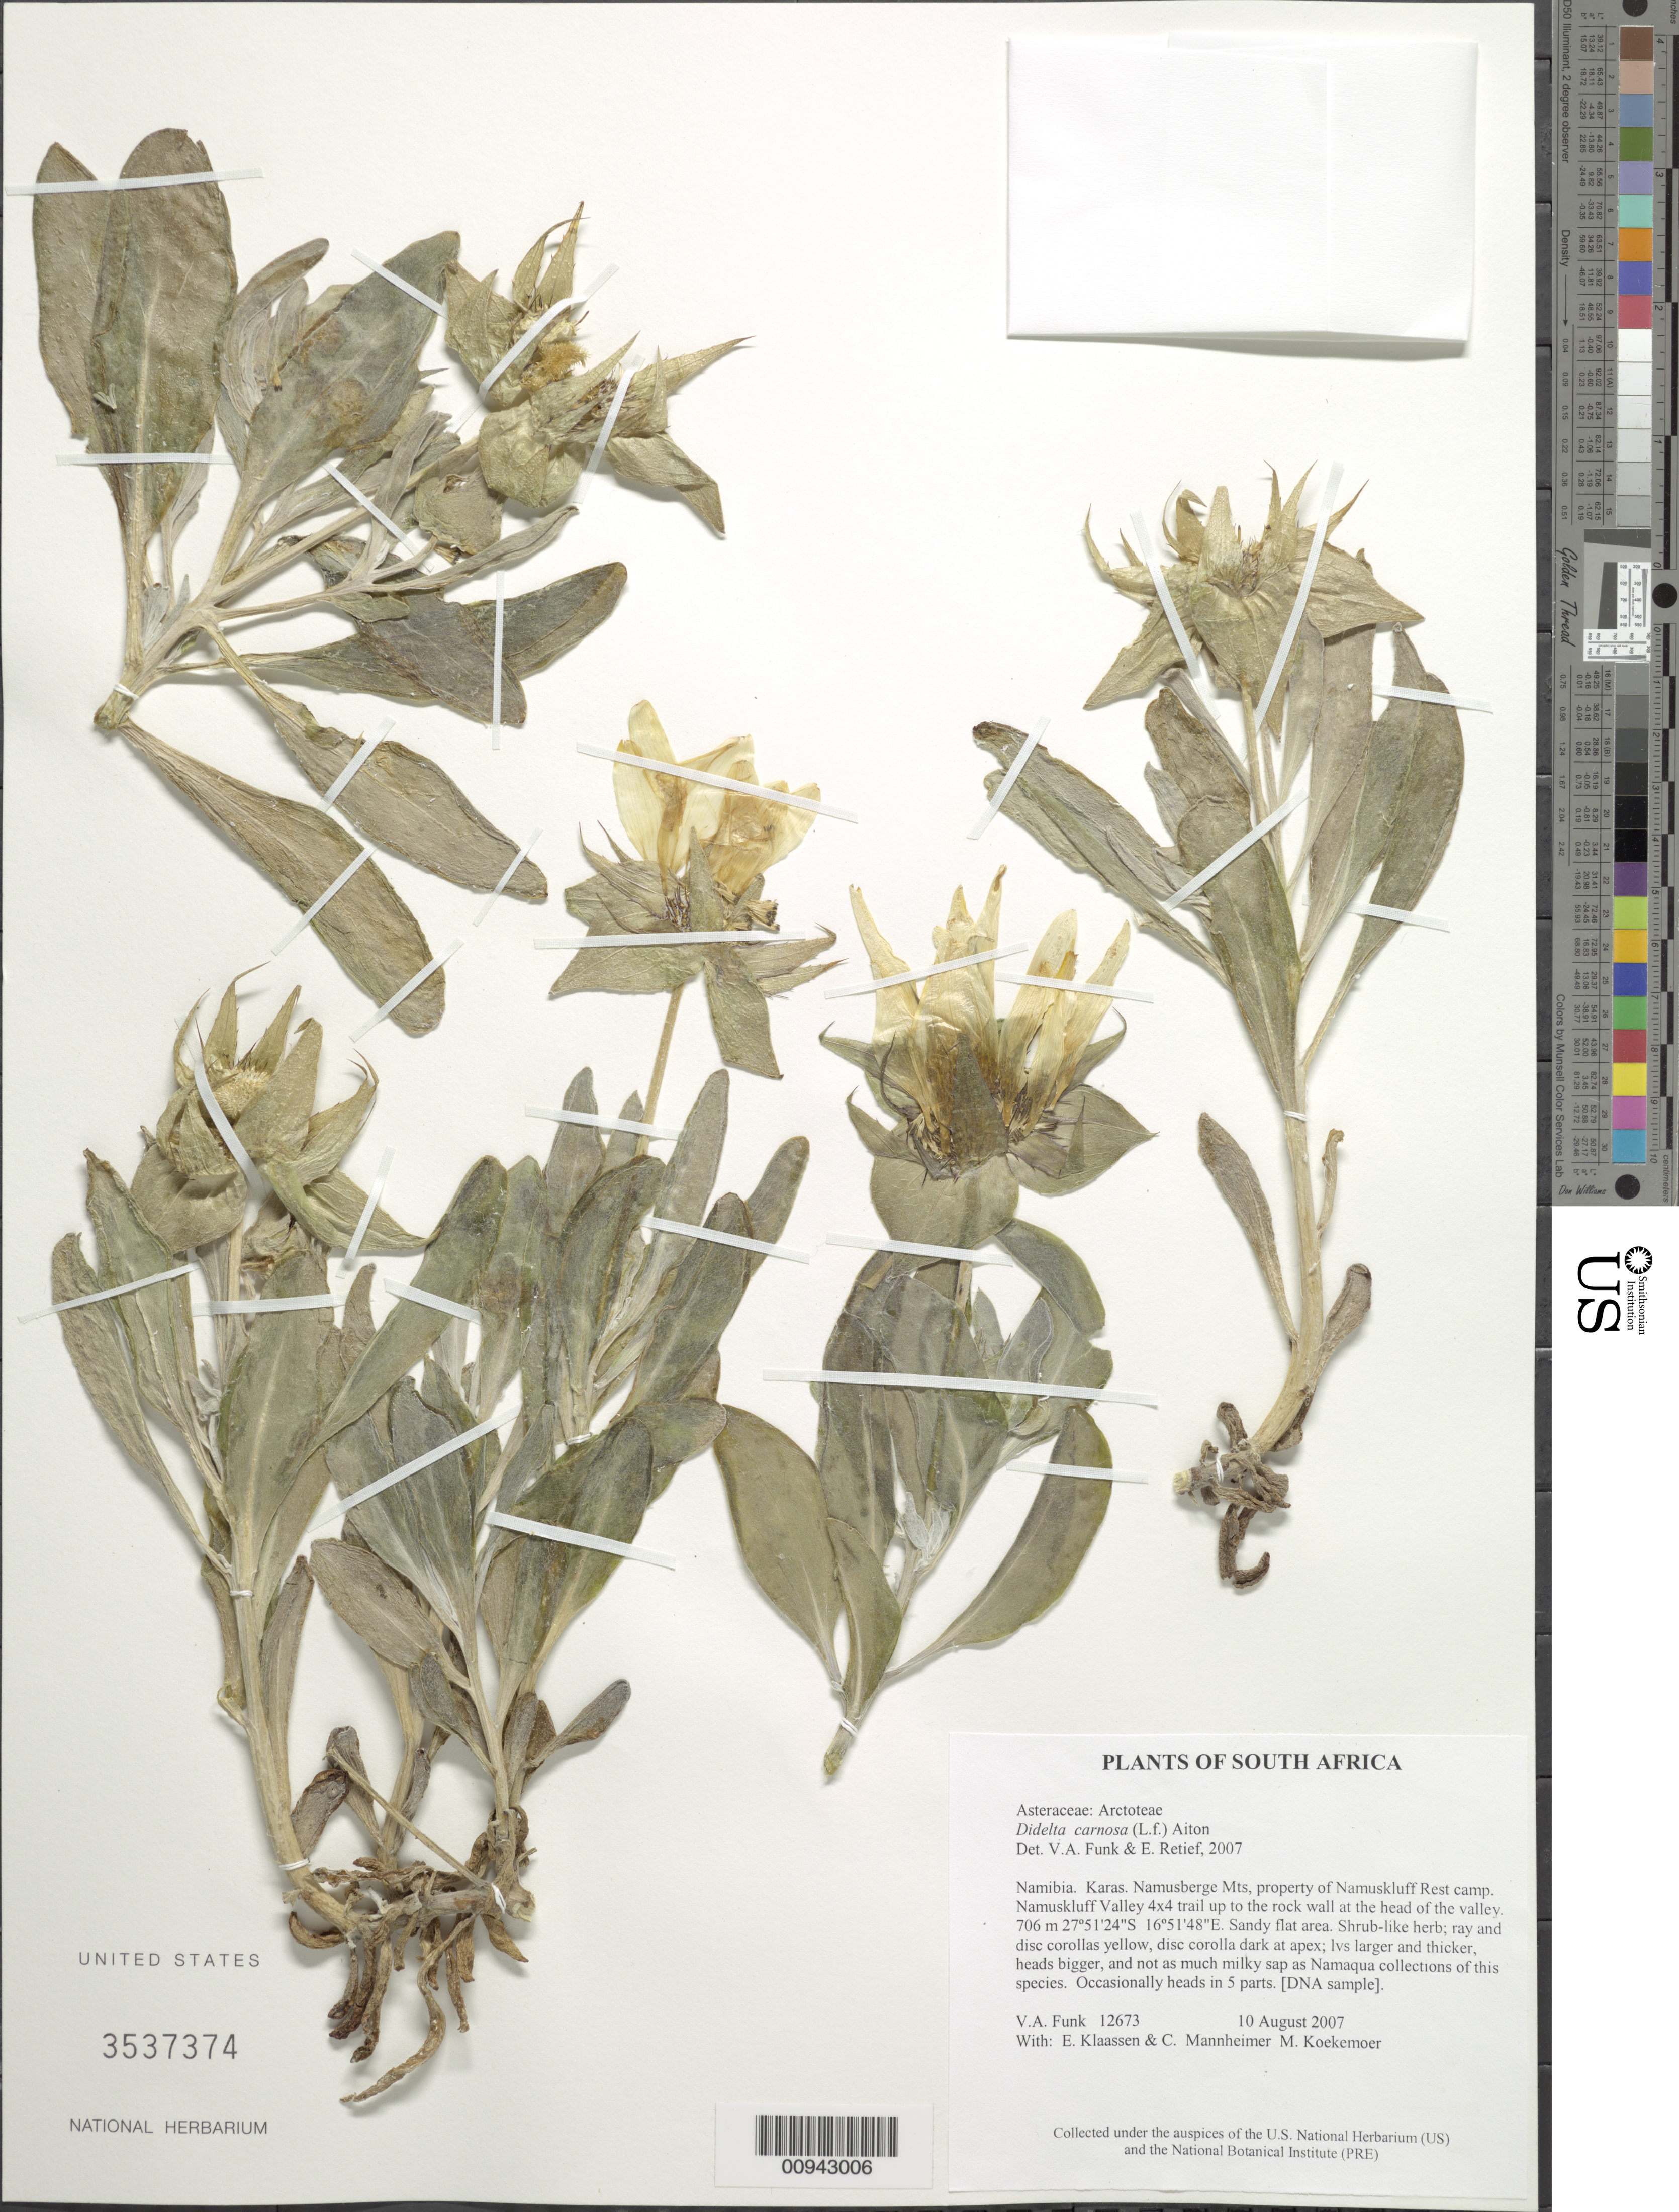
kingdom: Plantae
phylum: Tracheophyta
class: Magnoliopsida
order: Asterales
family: Asteraceae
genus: Didelta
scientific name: Didelta carnosa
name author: (L. f.) Aiton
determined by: Funk, V. A.; Retief, E.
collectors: V. Funk, M. Koekemoer, E. S. Klaassen & C. A. Mannheimer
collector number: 12673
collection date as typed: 10 August 2007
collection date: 2007-08-10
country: Namibia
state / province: Karas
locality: Namusberge Mts, property of Namuskluff Rest camp. Namuskluff Valley 4x4 trail up to the rock wall at the head of the valley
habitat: Sandy flat area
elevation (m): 706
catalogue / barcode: US 3537374